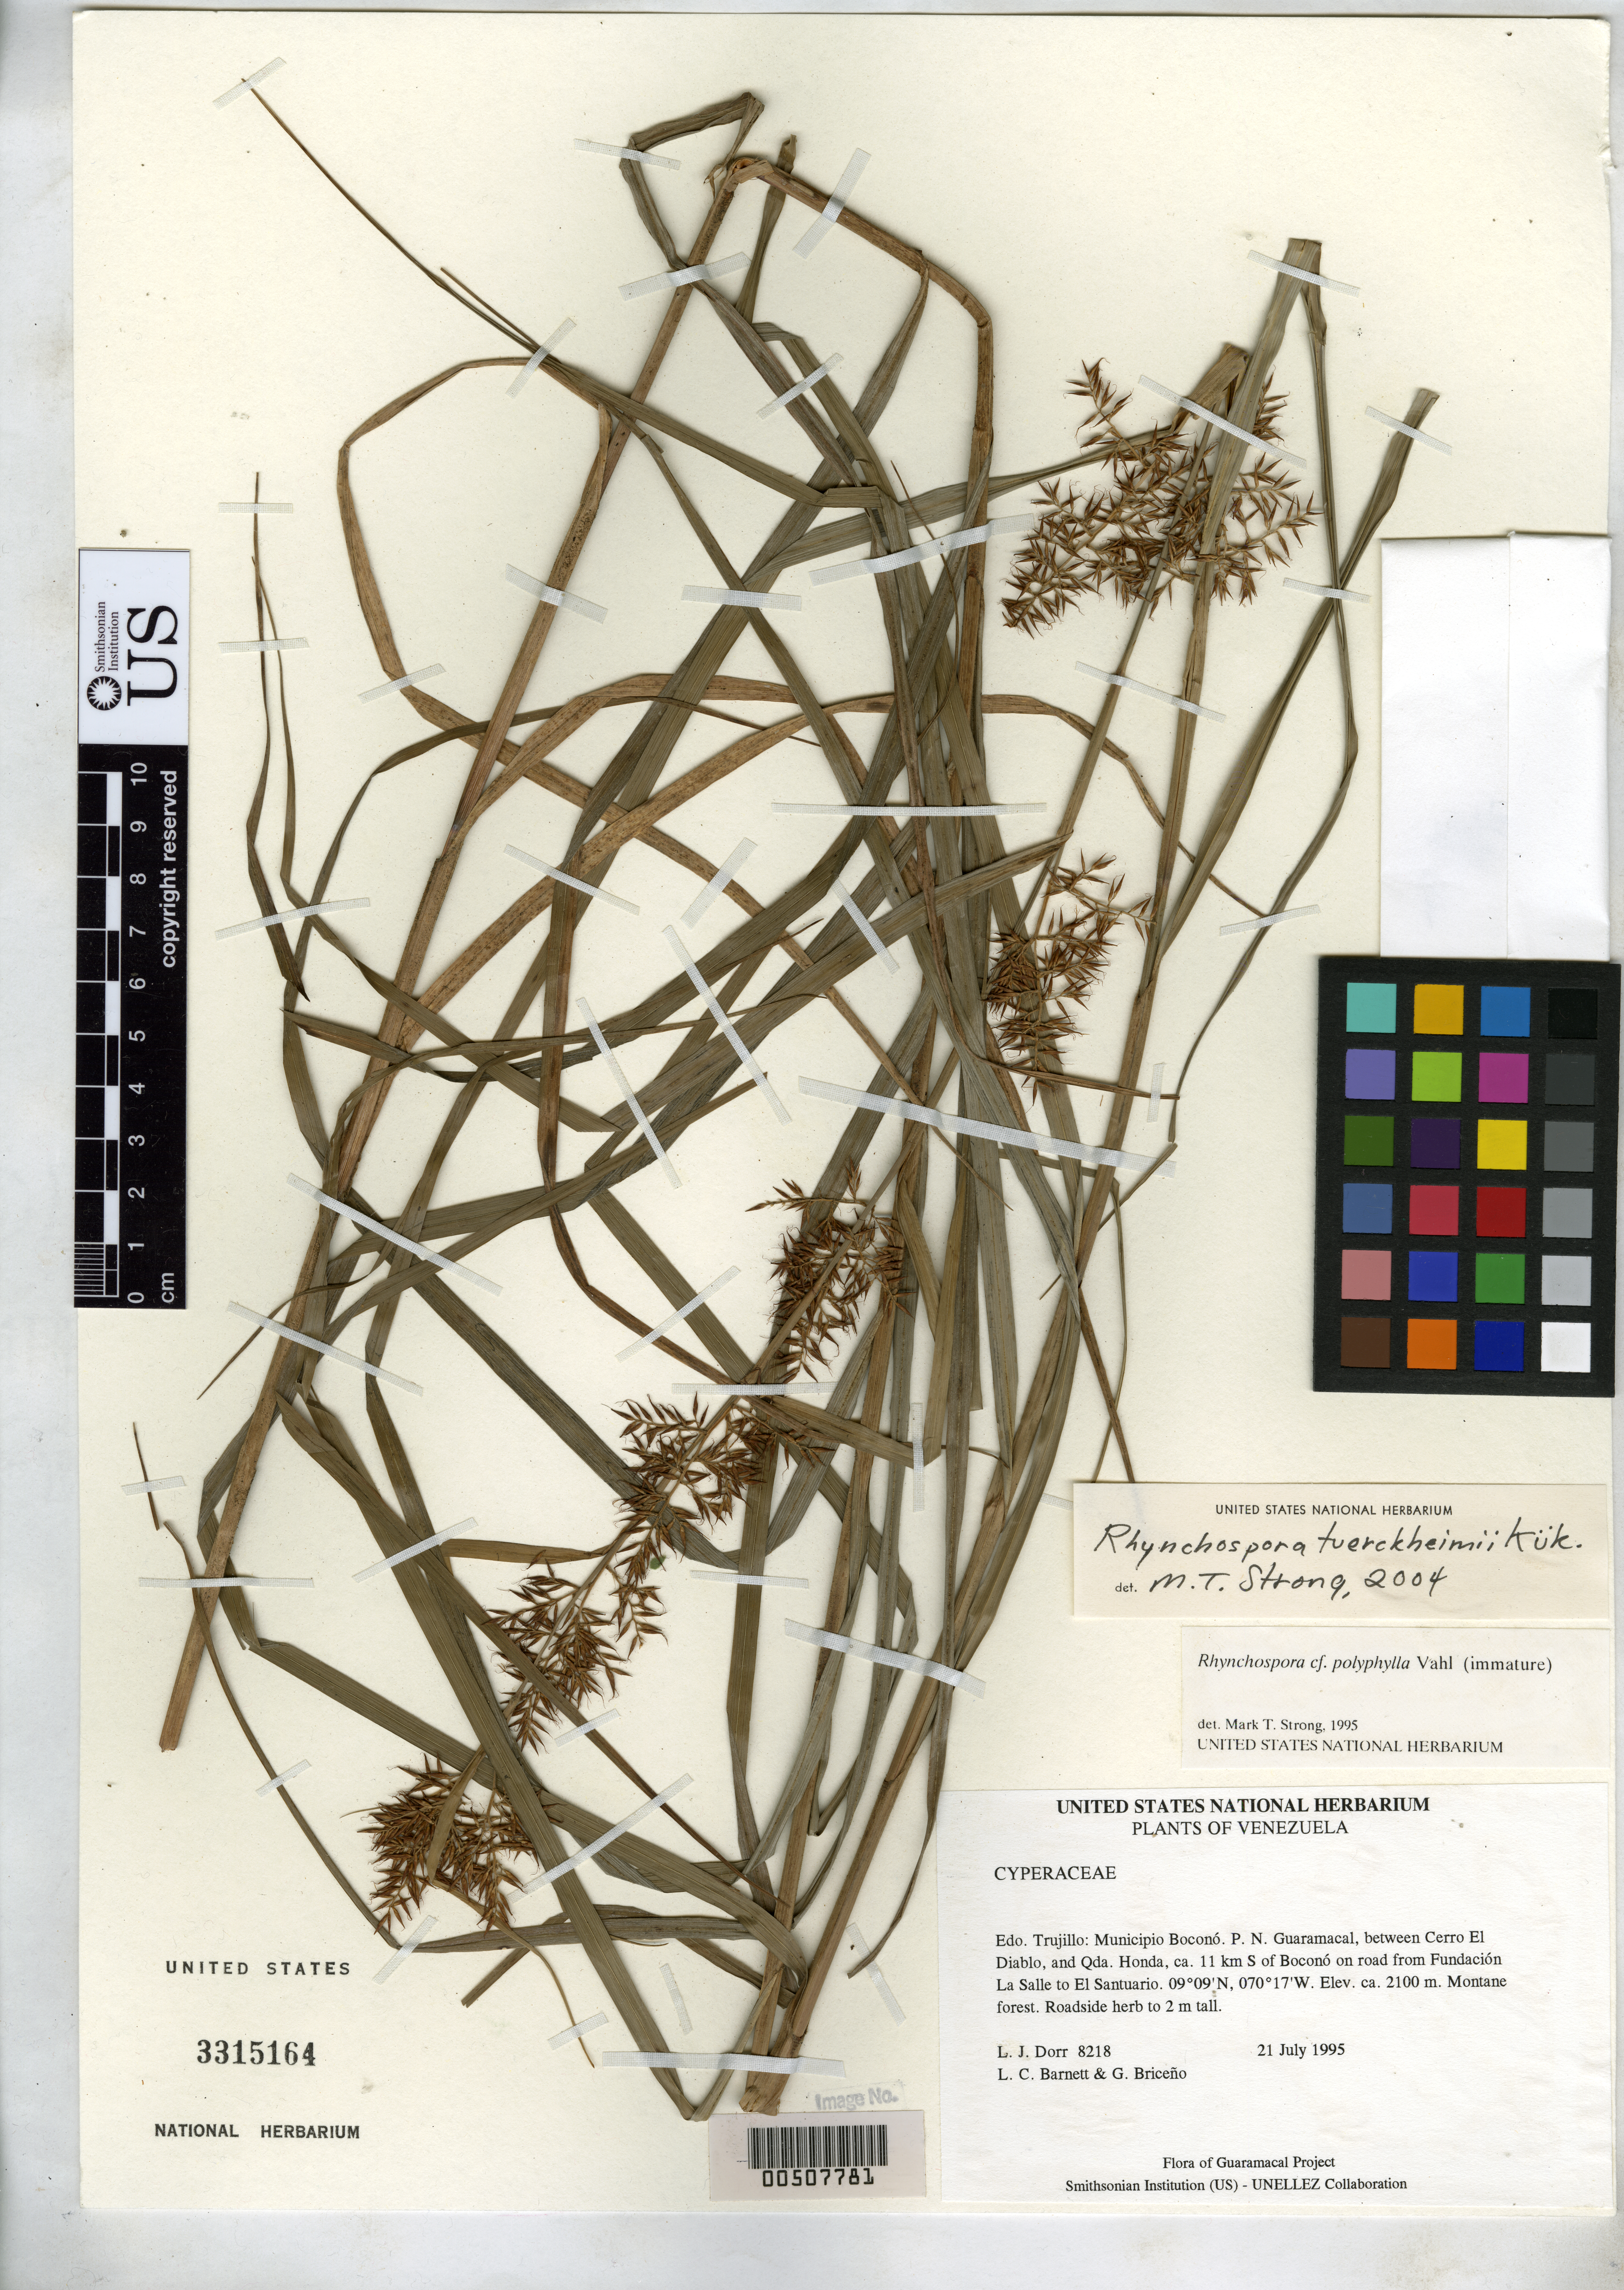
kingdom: Plantae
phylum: Tracheophyta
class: Liliopsida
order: Poales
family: Cyperaceae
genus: Rhynchospora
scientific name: Rhynchospora polyphylla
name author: (Vahl) Vahl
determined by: Strong, M. T., (US), Smithsonian Institution - National Museum of Natural History (UNITED STATES)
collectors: L. J. Dorr, L. C. Barnett & G. Briceño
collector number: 8218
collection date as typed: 21 Jul 1995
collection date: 1995-07-21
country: Venezuela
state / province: Trujillo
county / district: Boconó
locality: Parque Nacional Guaramacal, between Cerro El Diablo, and Qda. Honda, ca. 11 km S of Boconó on road from Fundación La Salle to El Santuario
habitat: Montane forest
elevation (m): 2100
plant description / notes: PORT, US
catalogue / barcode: US 3315164